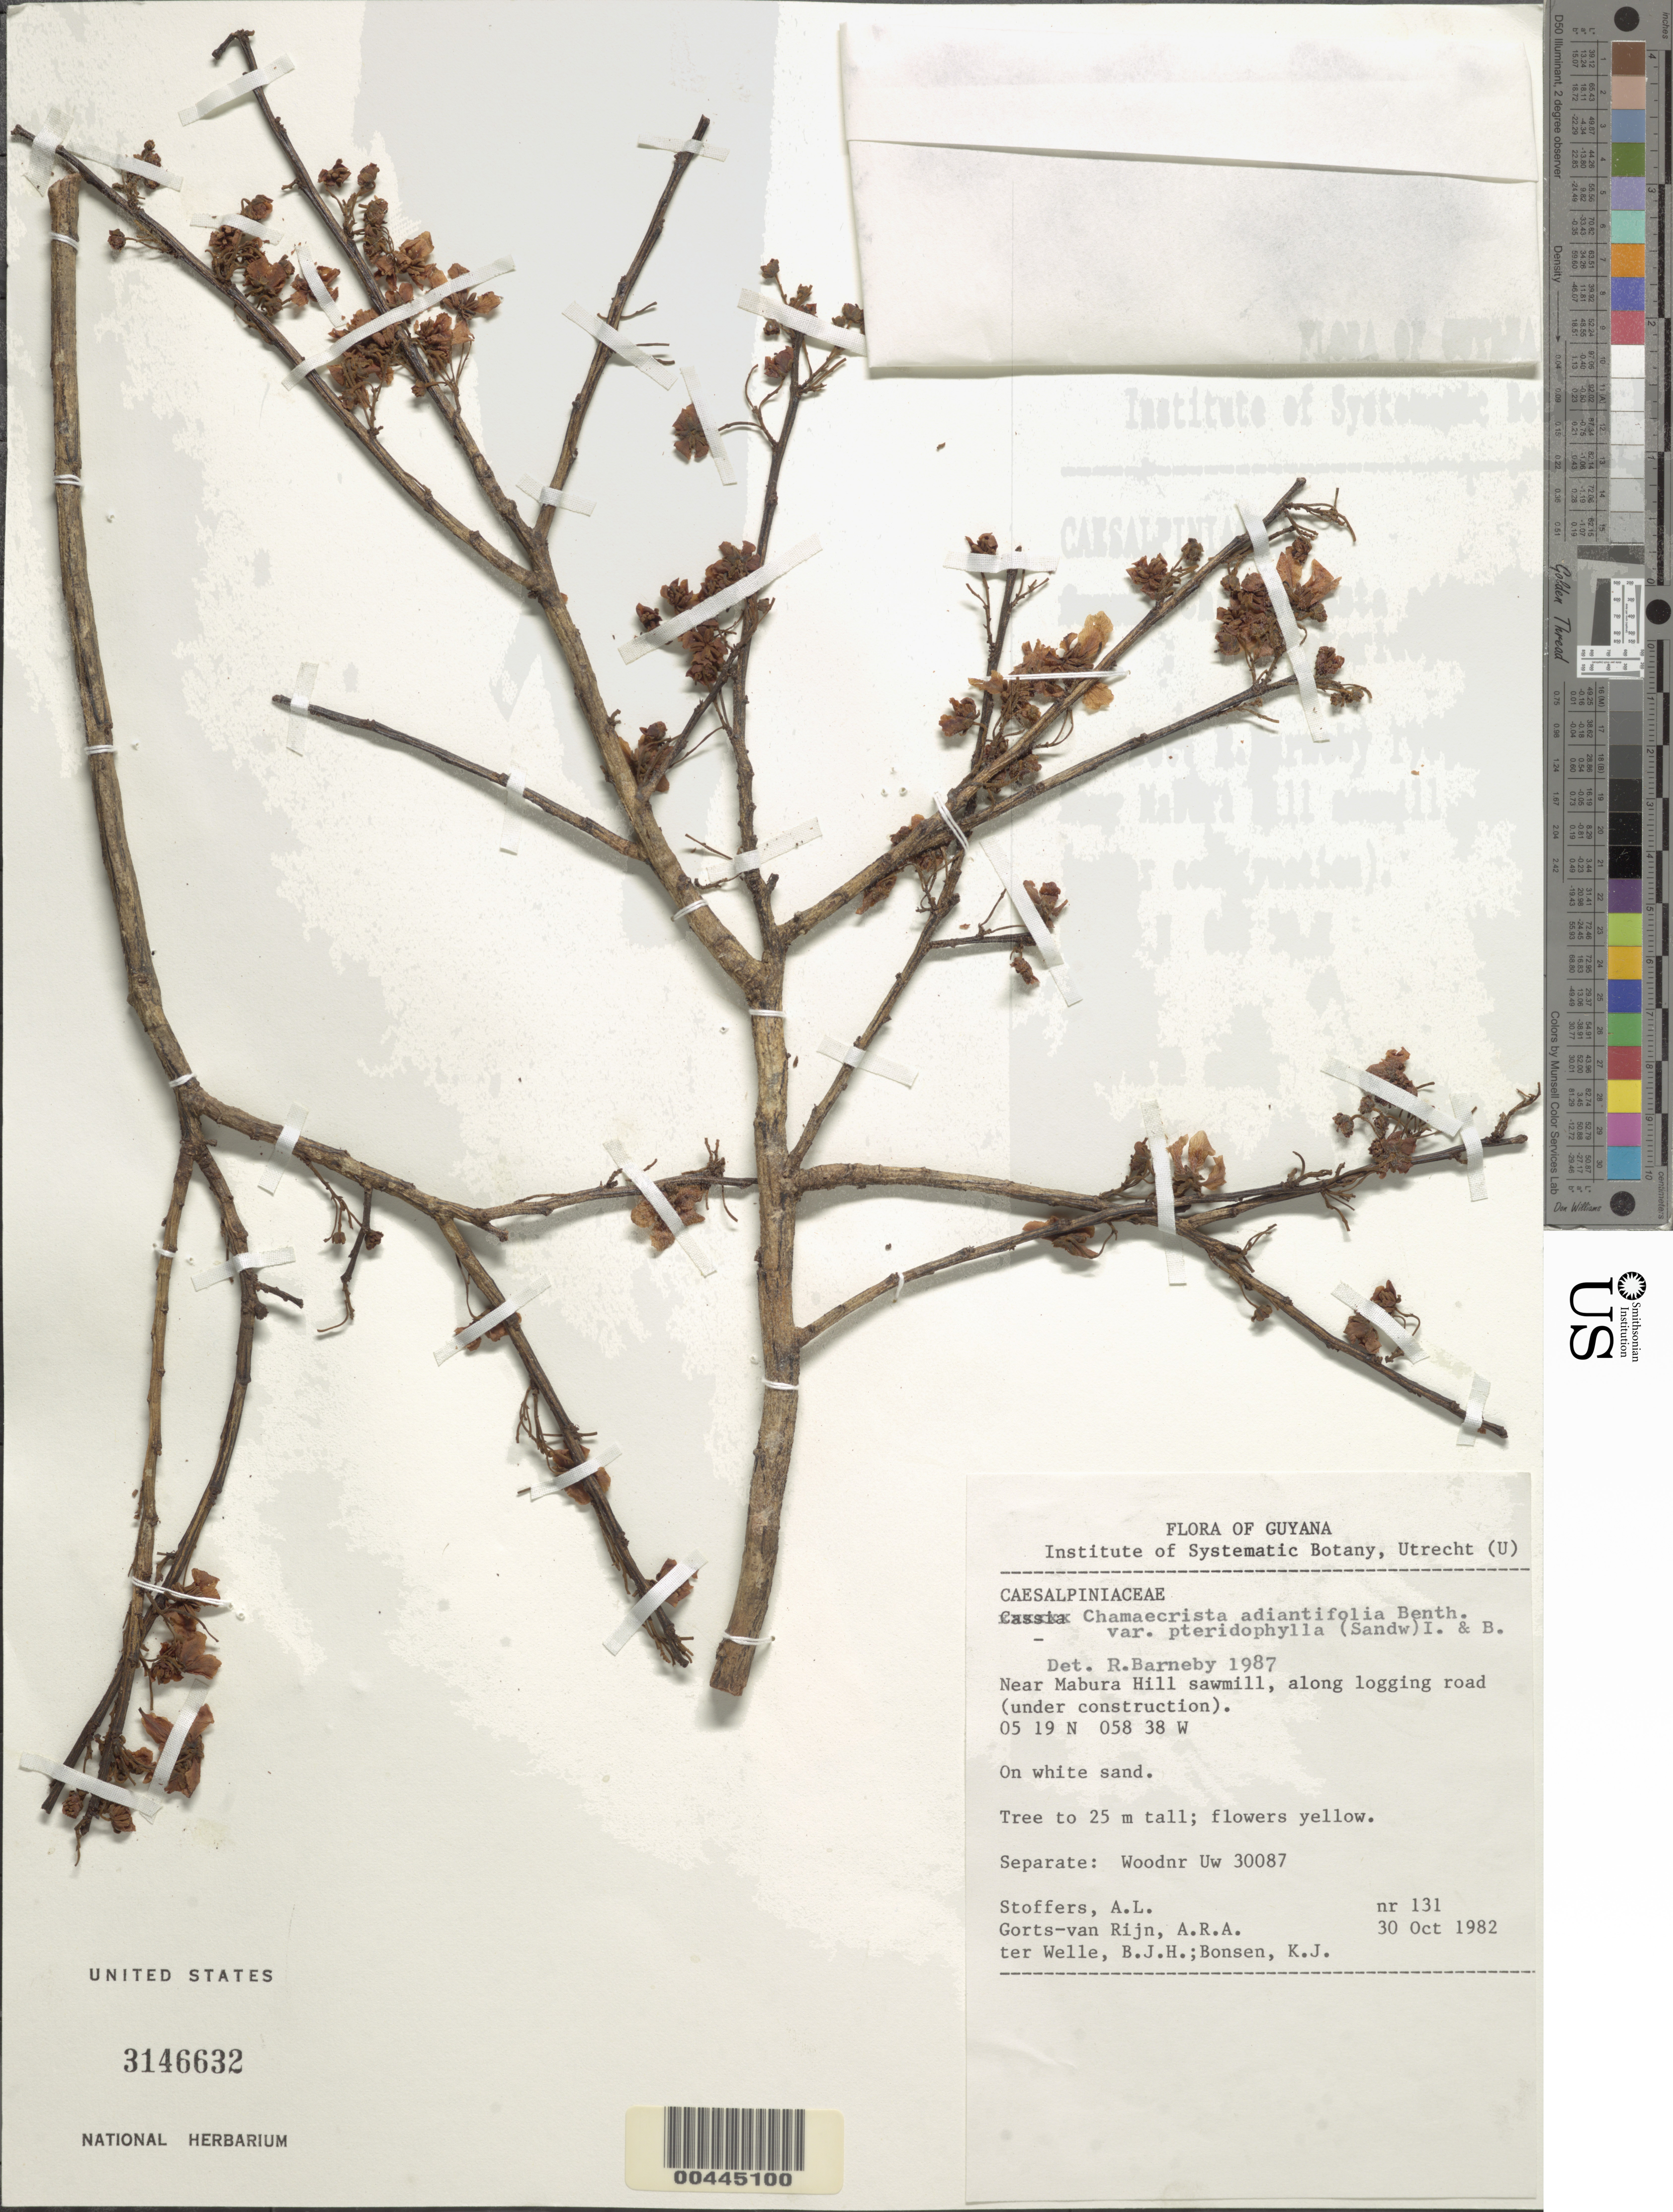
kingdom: Plantae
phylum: Tracheophyta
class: Magnoliopsida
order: Fabales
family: Fabaceae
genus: Chamaecrista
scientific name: Chamaecrista adiantifolia var. pteridophylla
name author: (Sandwith) H.S. Irwin & Barneby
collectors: A. Stoffers, A. .R. A. Görts-van Rijn, B. Welle & K. Bonsen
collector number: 131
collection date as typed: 30 Oct 1982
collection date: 1982-10-30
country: Guyana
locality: Mabura Hill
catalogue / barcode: US 3146632